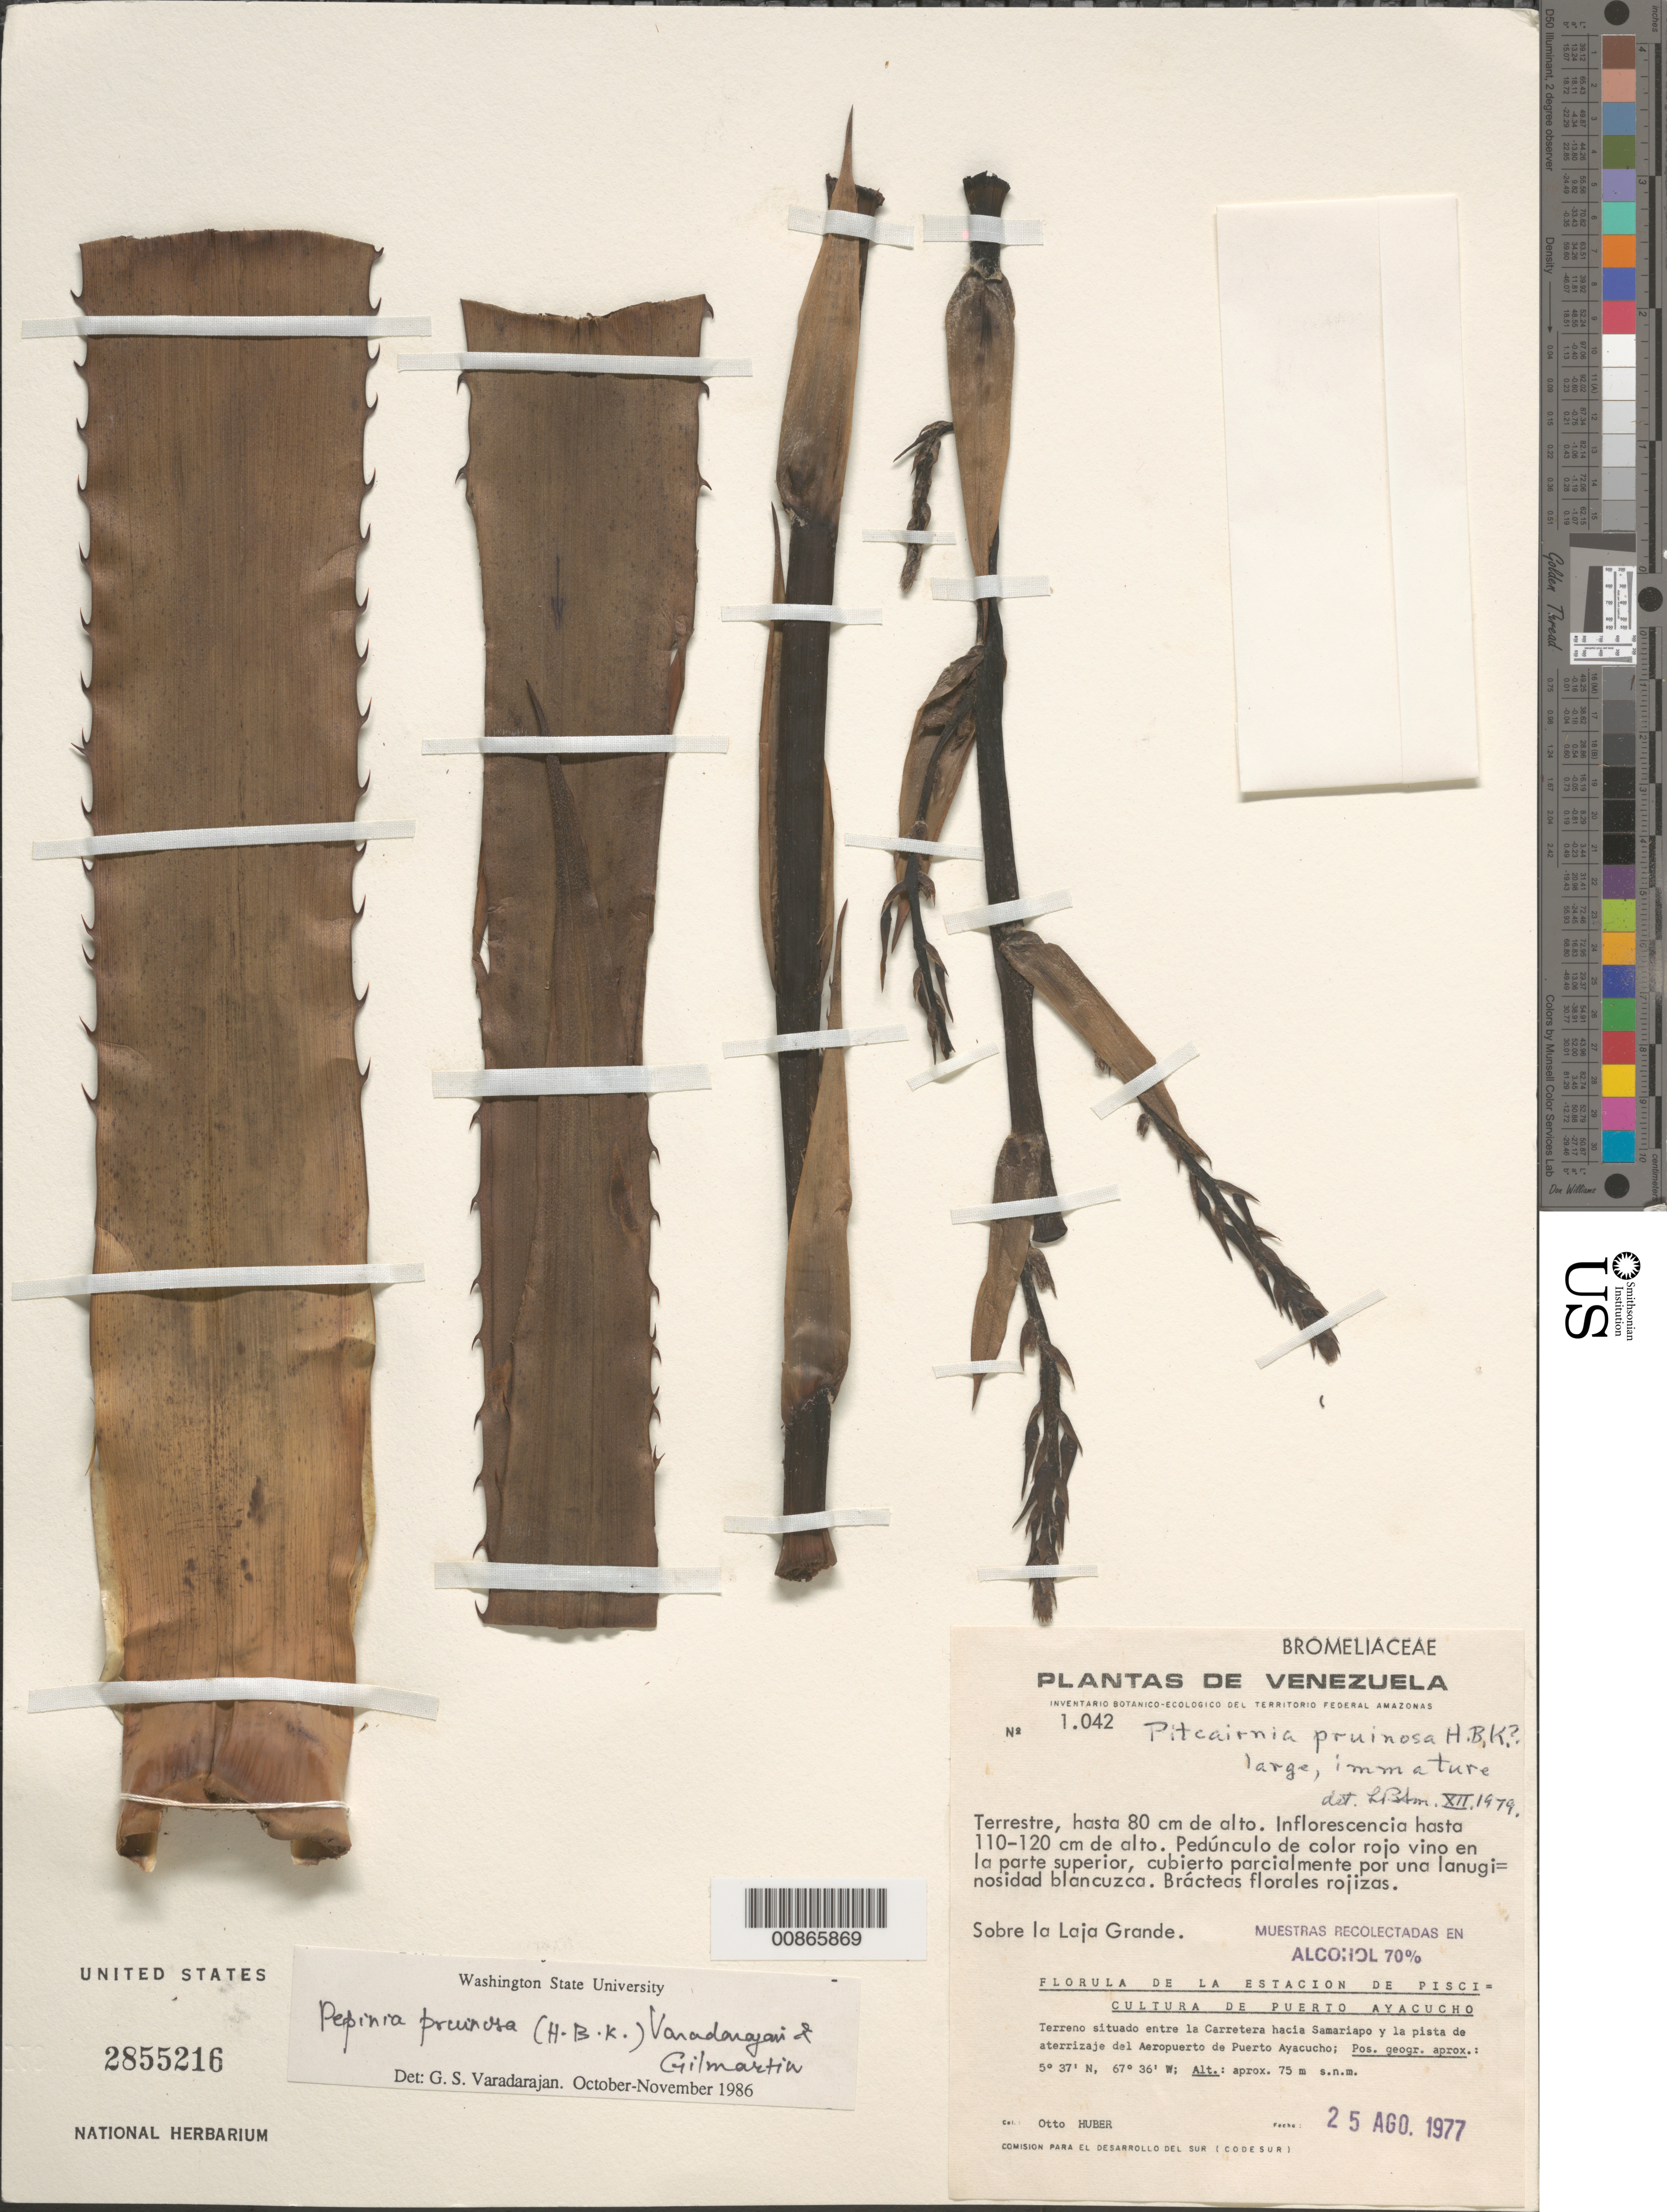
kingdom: Plantae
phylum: Tracheophyta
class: Liliopsida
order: Poales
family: Bromeliaceae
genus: Pitcairnia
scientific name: Pitcairnia pruinosa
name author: Kunth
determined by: Smith, Lyman B., (US), NMNH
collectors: O. Huber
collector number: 1042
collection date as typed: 25-Aug-77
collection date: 1977-08-25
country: Venezuela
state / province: Amazonas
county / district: Atures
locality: Puerto Ayacucho, carretera hacia Samariapo y la pista de aterrizaje del Aeropuerto de Puerto Ayacucho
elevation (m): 75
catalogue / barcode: US 2855216